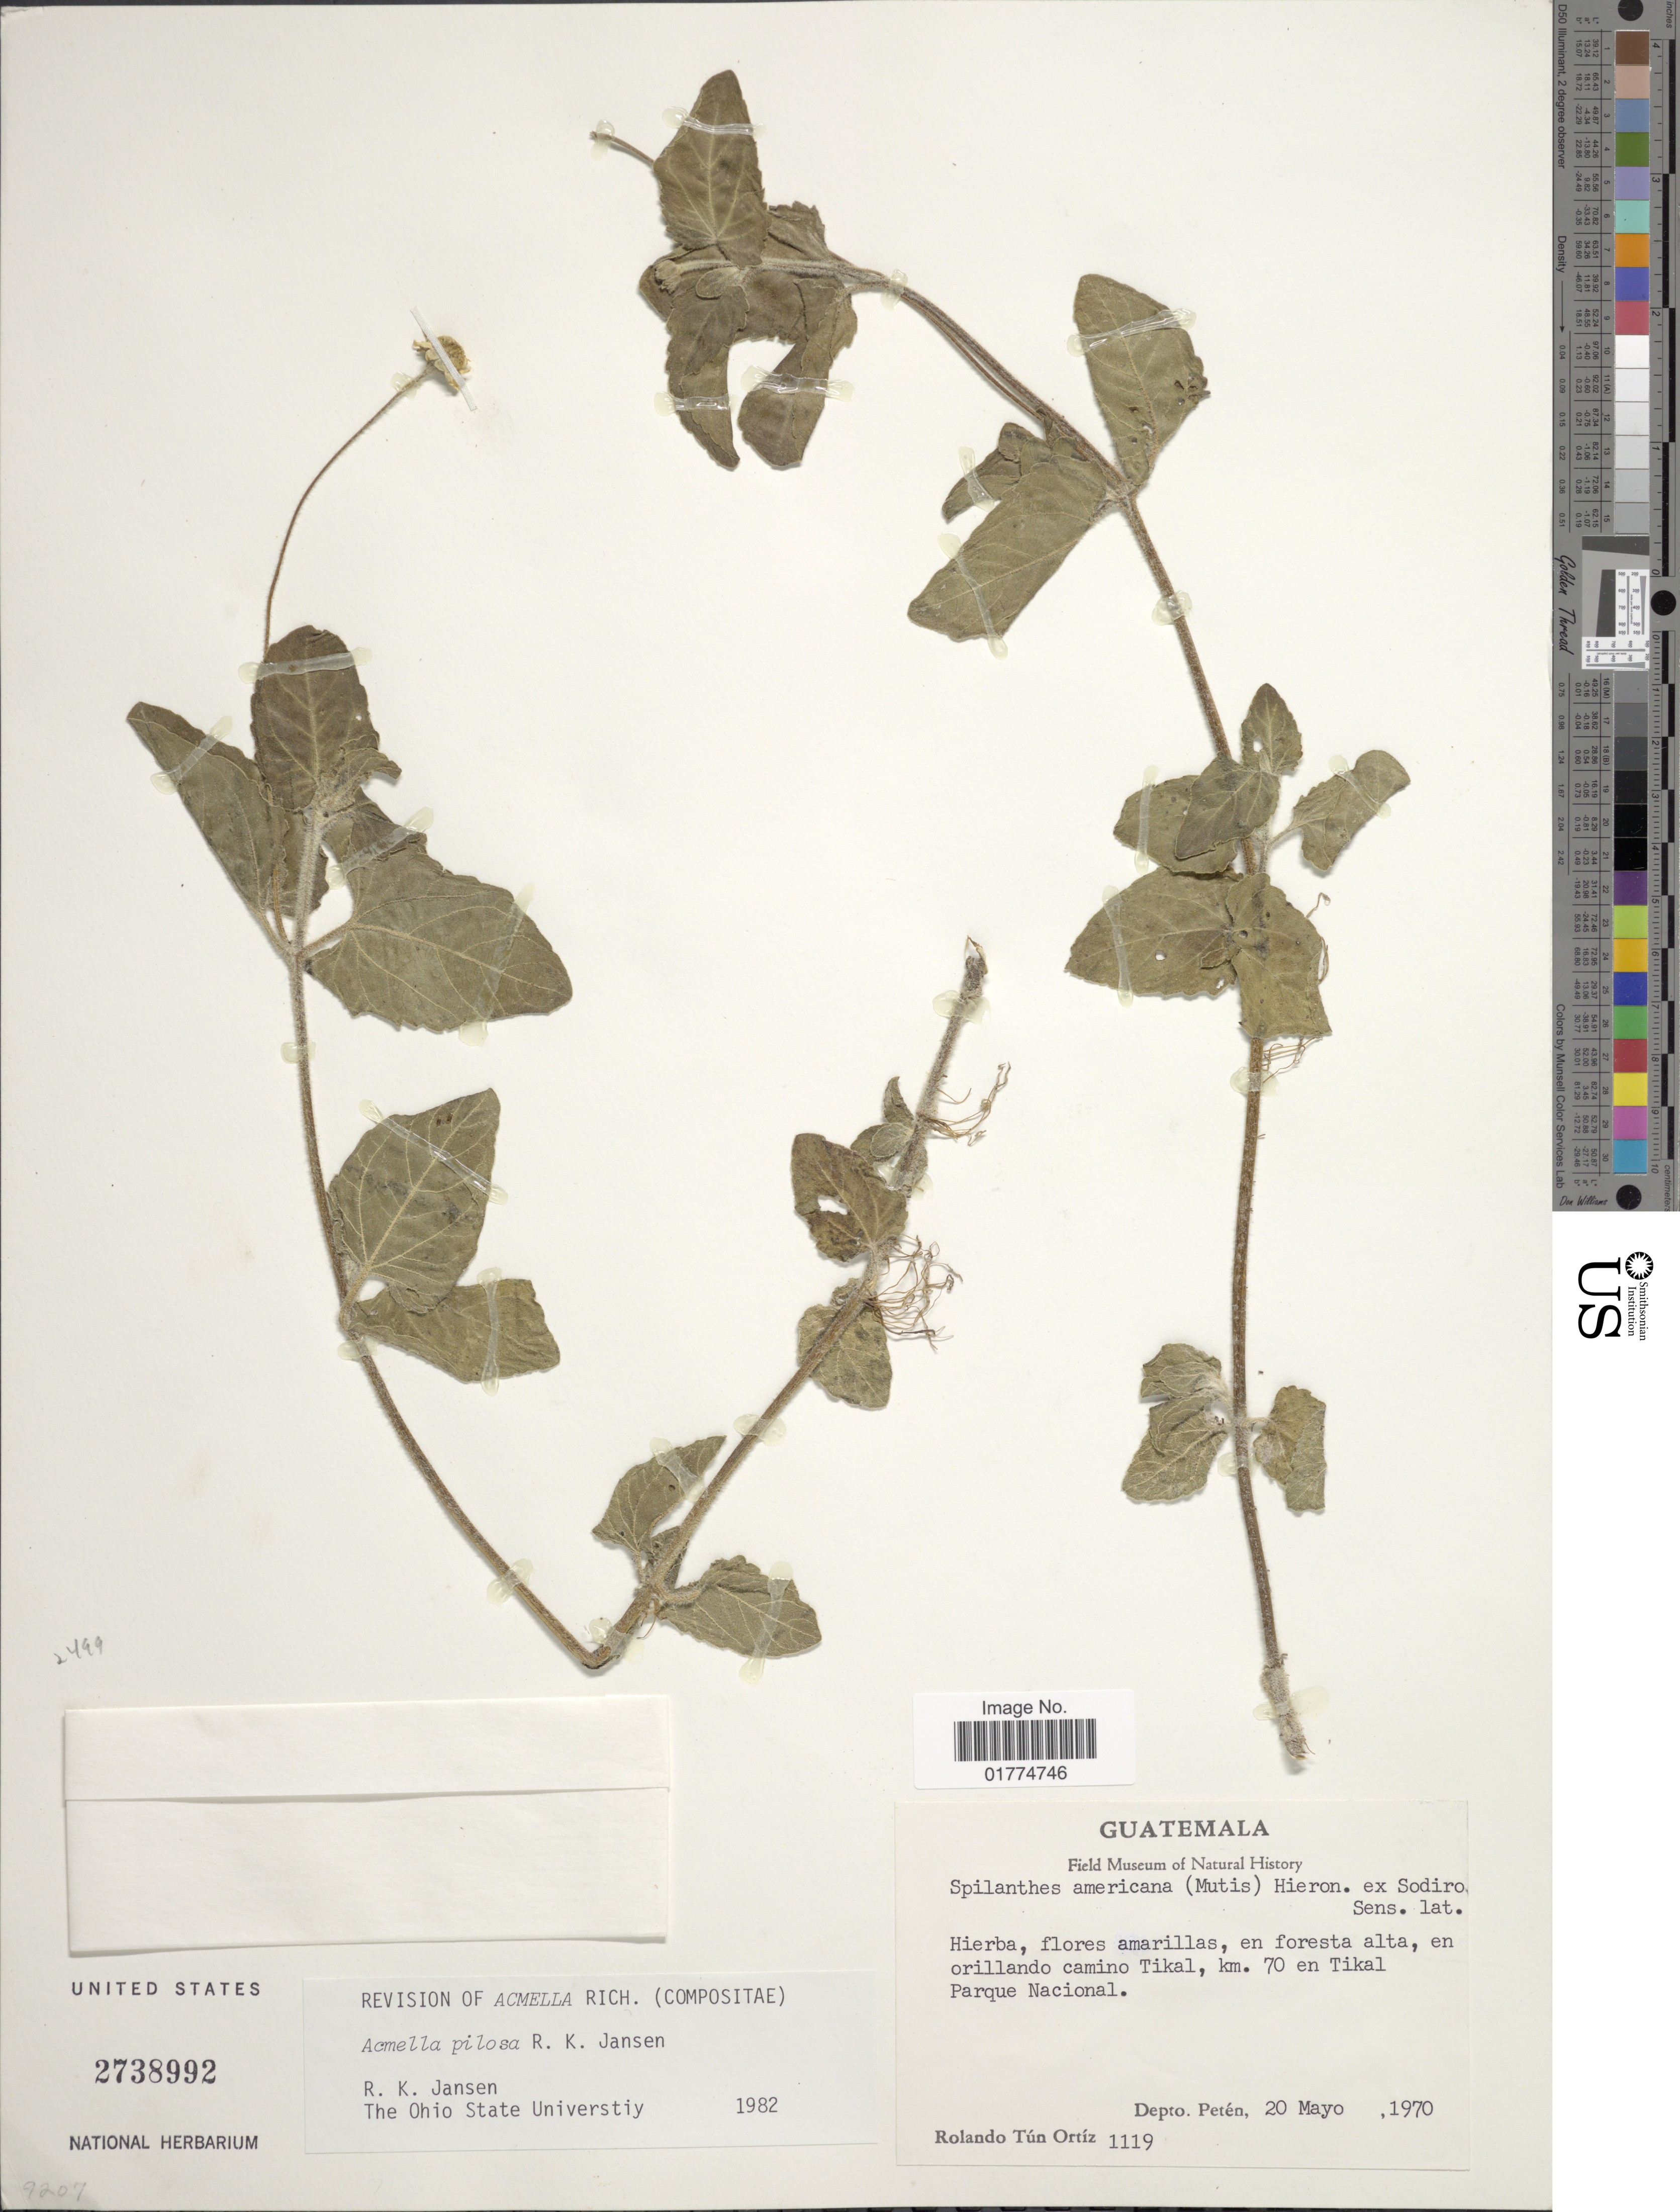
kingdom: Plantae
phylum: Tracheophyta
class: Magnoliopsida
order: Asterales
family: Asteraceae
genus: Acmella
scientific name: Acmella pilosa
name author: R.K. Jansen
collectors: R. T. Ortíz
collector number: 1119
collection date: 1970-05-20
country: Guatemala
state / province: El Petén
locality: En orillando camino tikal, km. 70 en Tikal Parque Nacional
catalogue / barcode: US 2738992